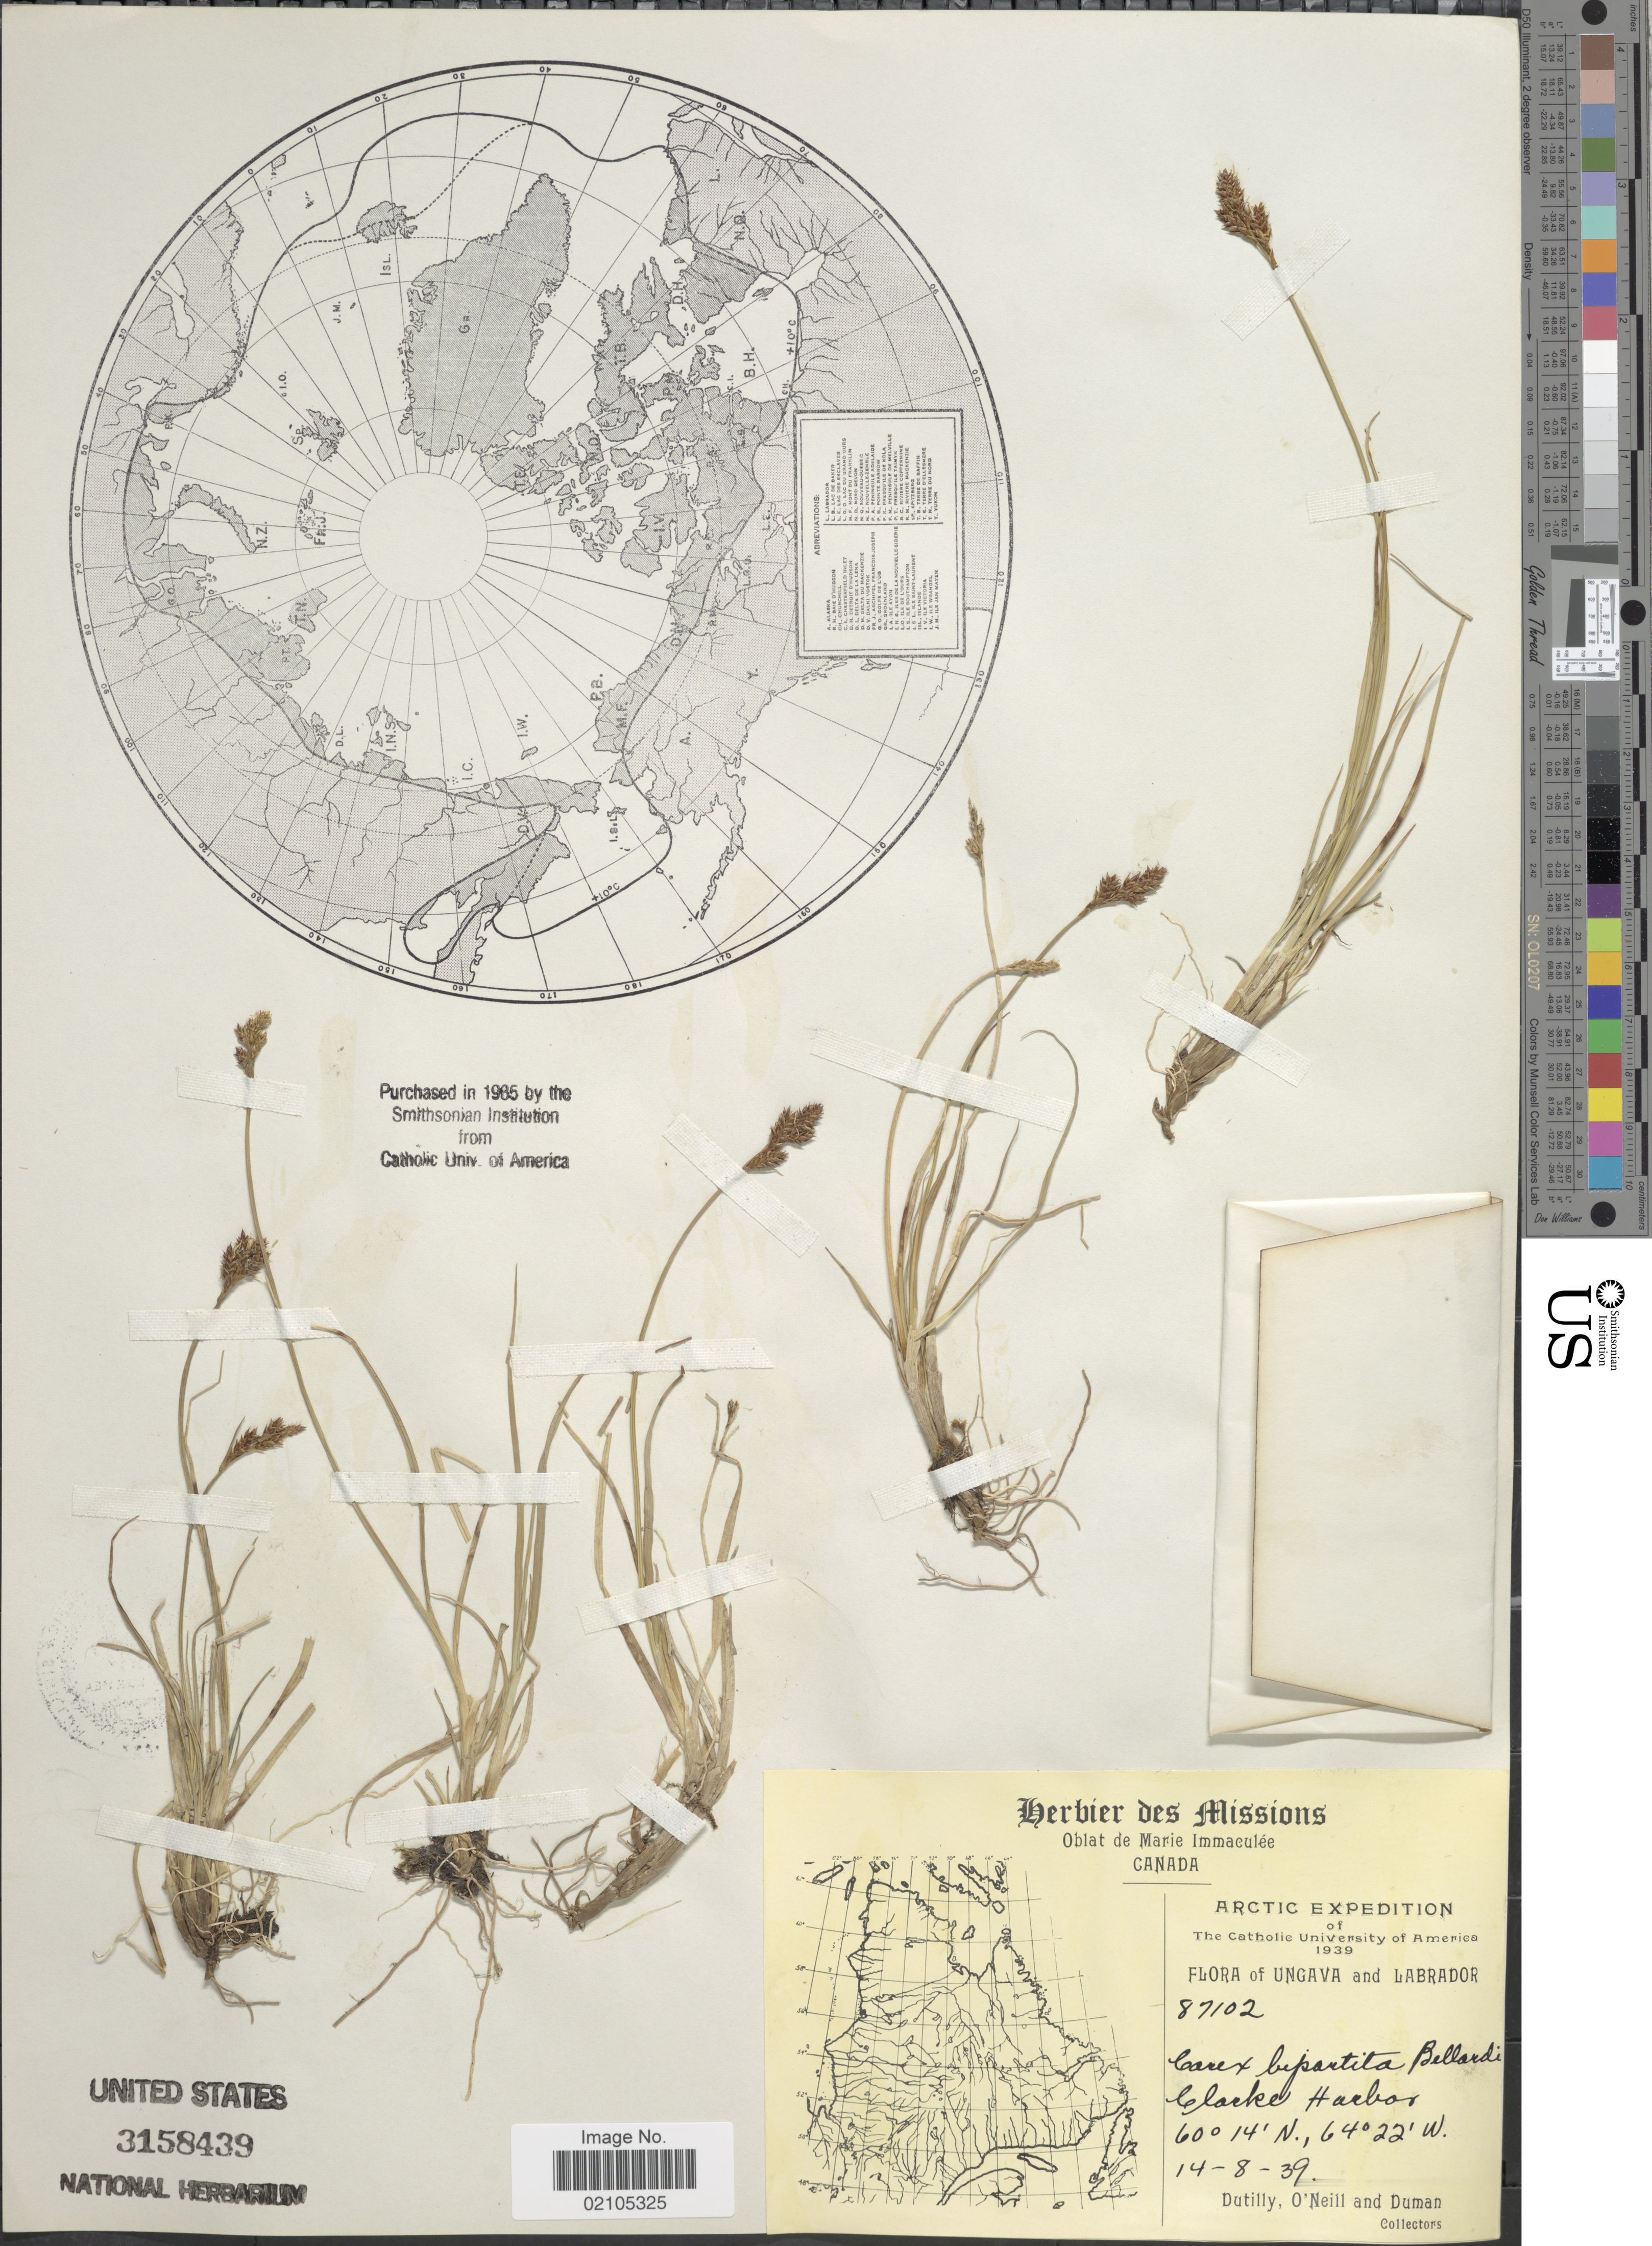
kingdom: Plantae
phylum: Tracheophyta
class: Liliopsida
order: Poales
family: Cyperaceae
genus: Carex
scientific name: Carex lachenalii subsp. lachenalii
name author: Schkuhr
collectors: -. Dutilly, -. O'Neill & -. Duman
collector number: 87102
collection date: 1939-08-14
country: Canada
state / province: Newfoundland and Labrador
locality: Ungava and Labrador. Clarke Harbor. Arctic.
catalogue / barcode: US 3158439